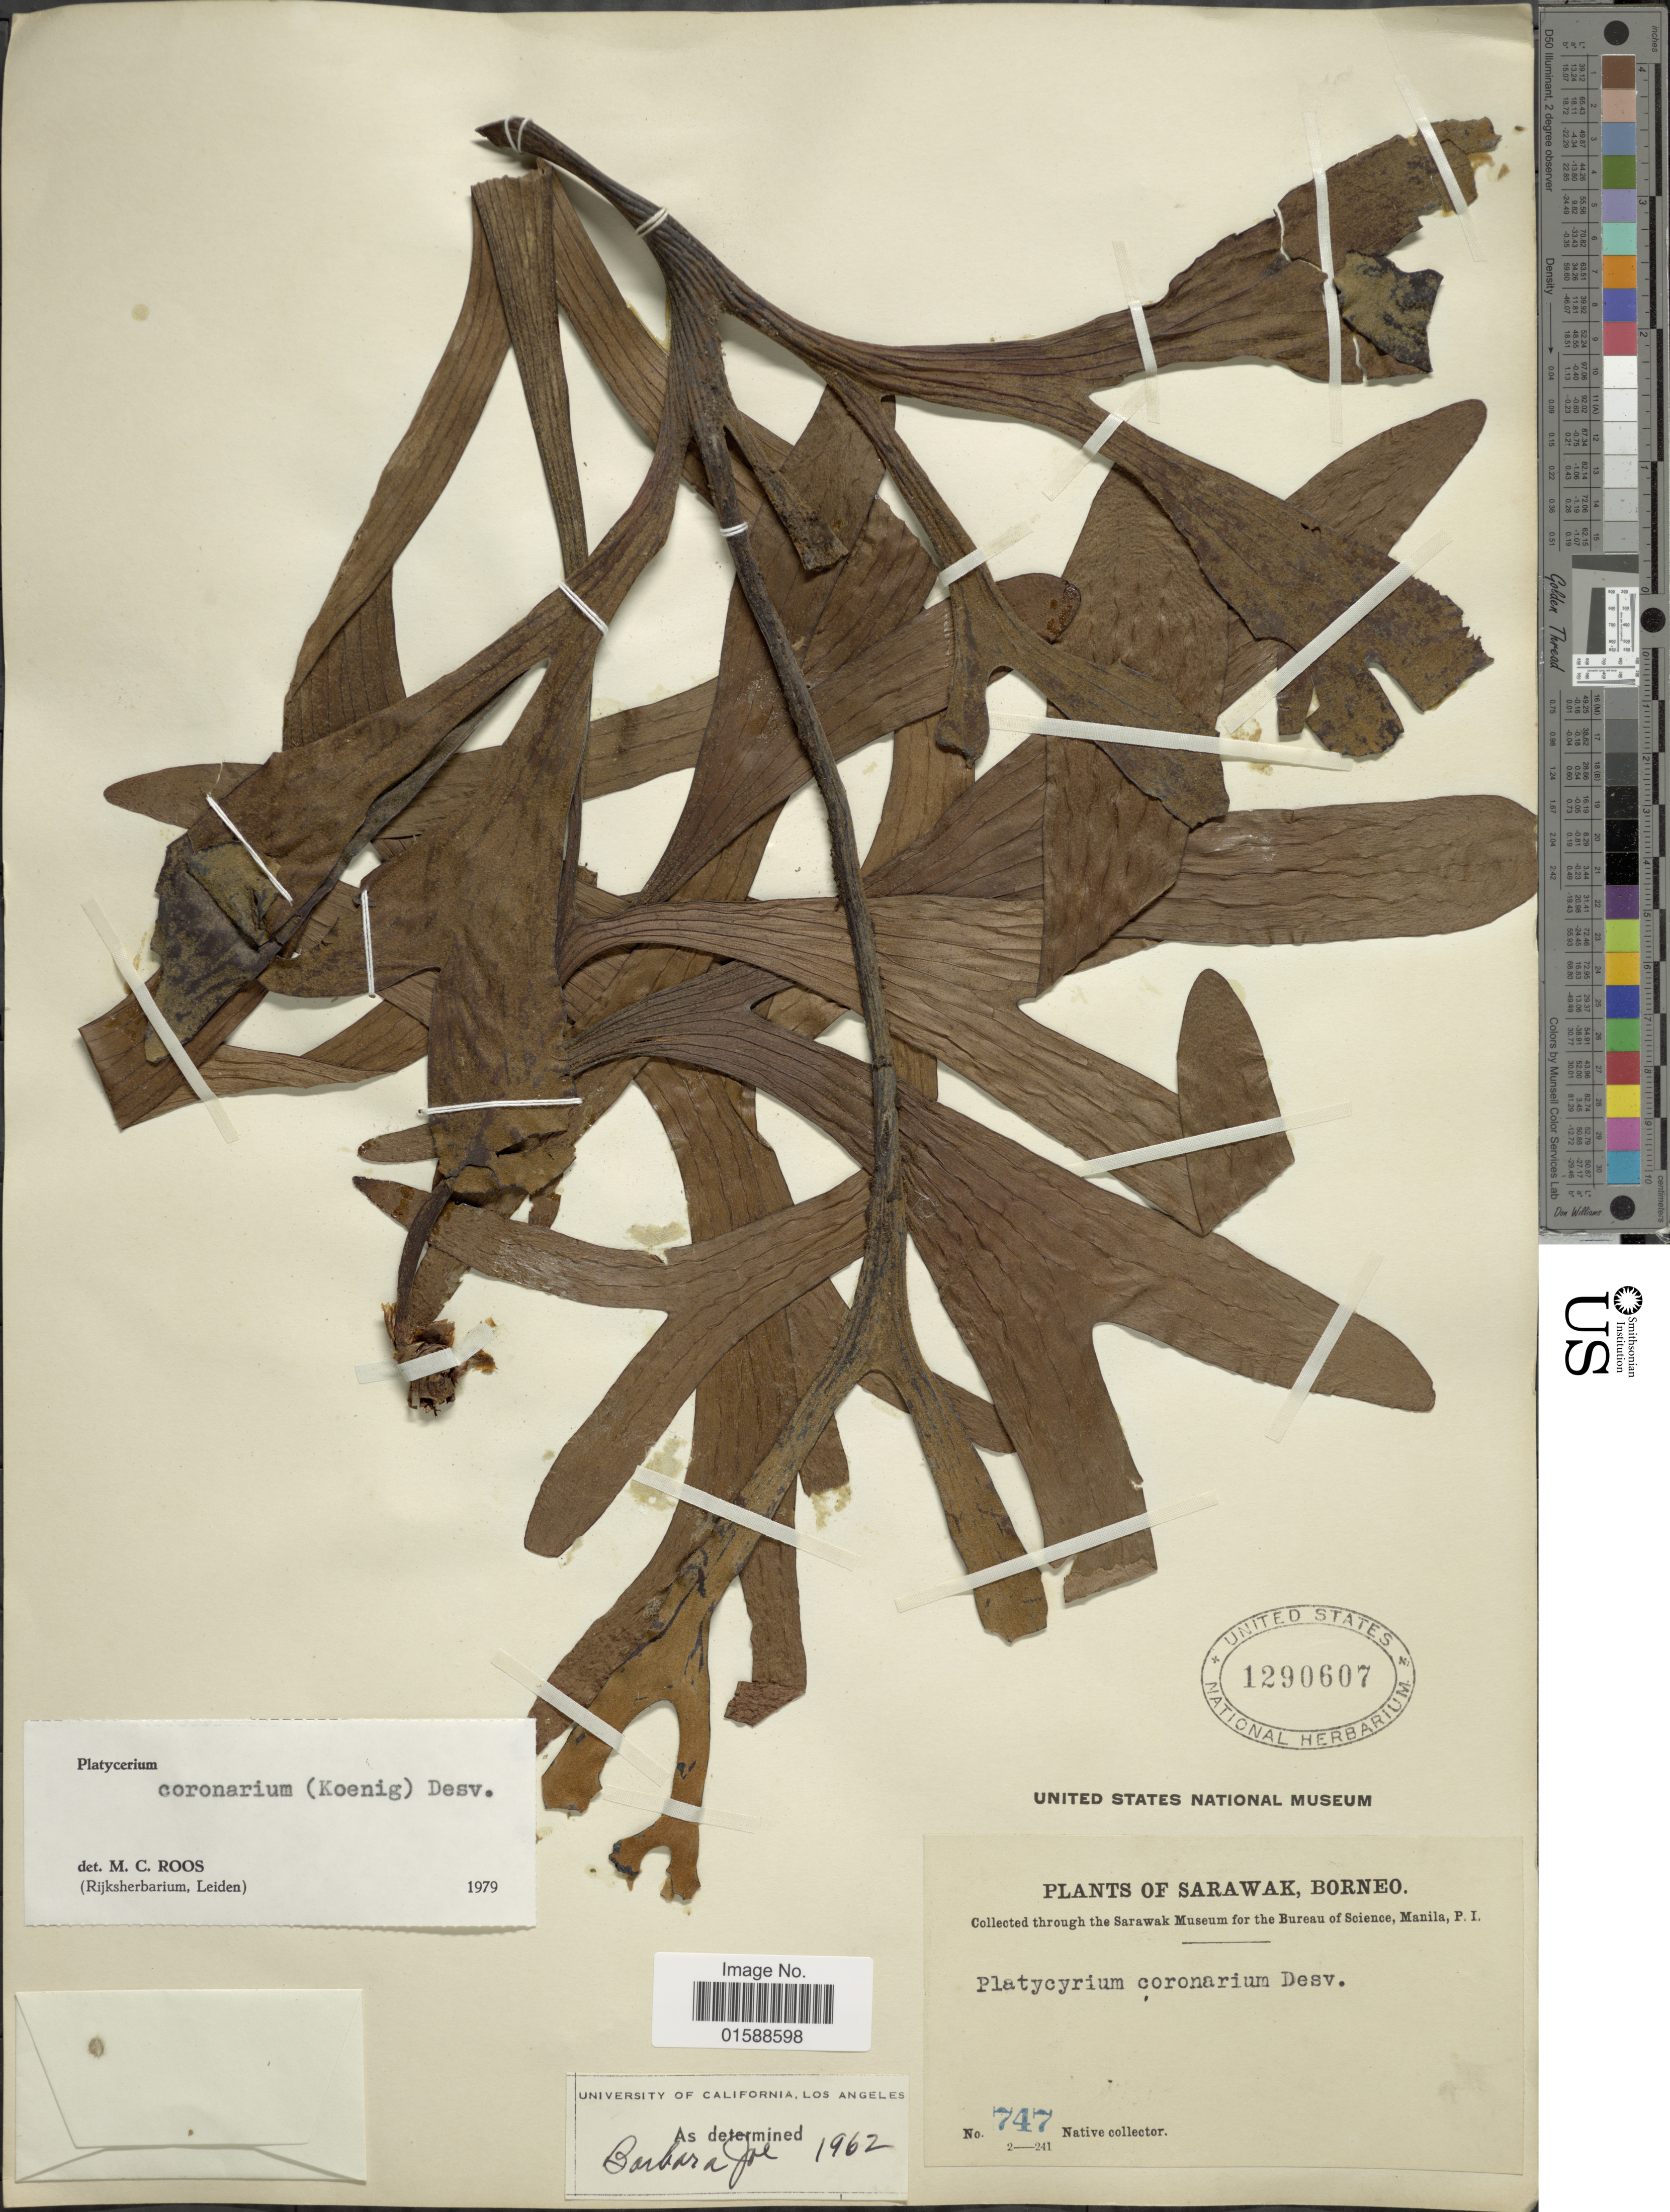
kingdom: Plantae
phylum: Tracheophyta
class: Polypodiopsida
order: Polypodiales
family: Polypodiaceae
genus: Platycerium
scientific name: Platycerium coronarium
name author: (K.D. Koenig ex O.F. Müll.) Desv.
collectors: Native collector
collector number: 747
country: Malaysia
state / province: Sarawak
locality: Borneo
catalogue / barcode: US 1290607